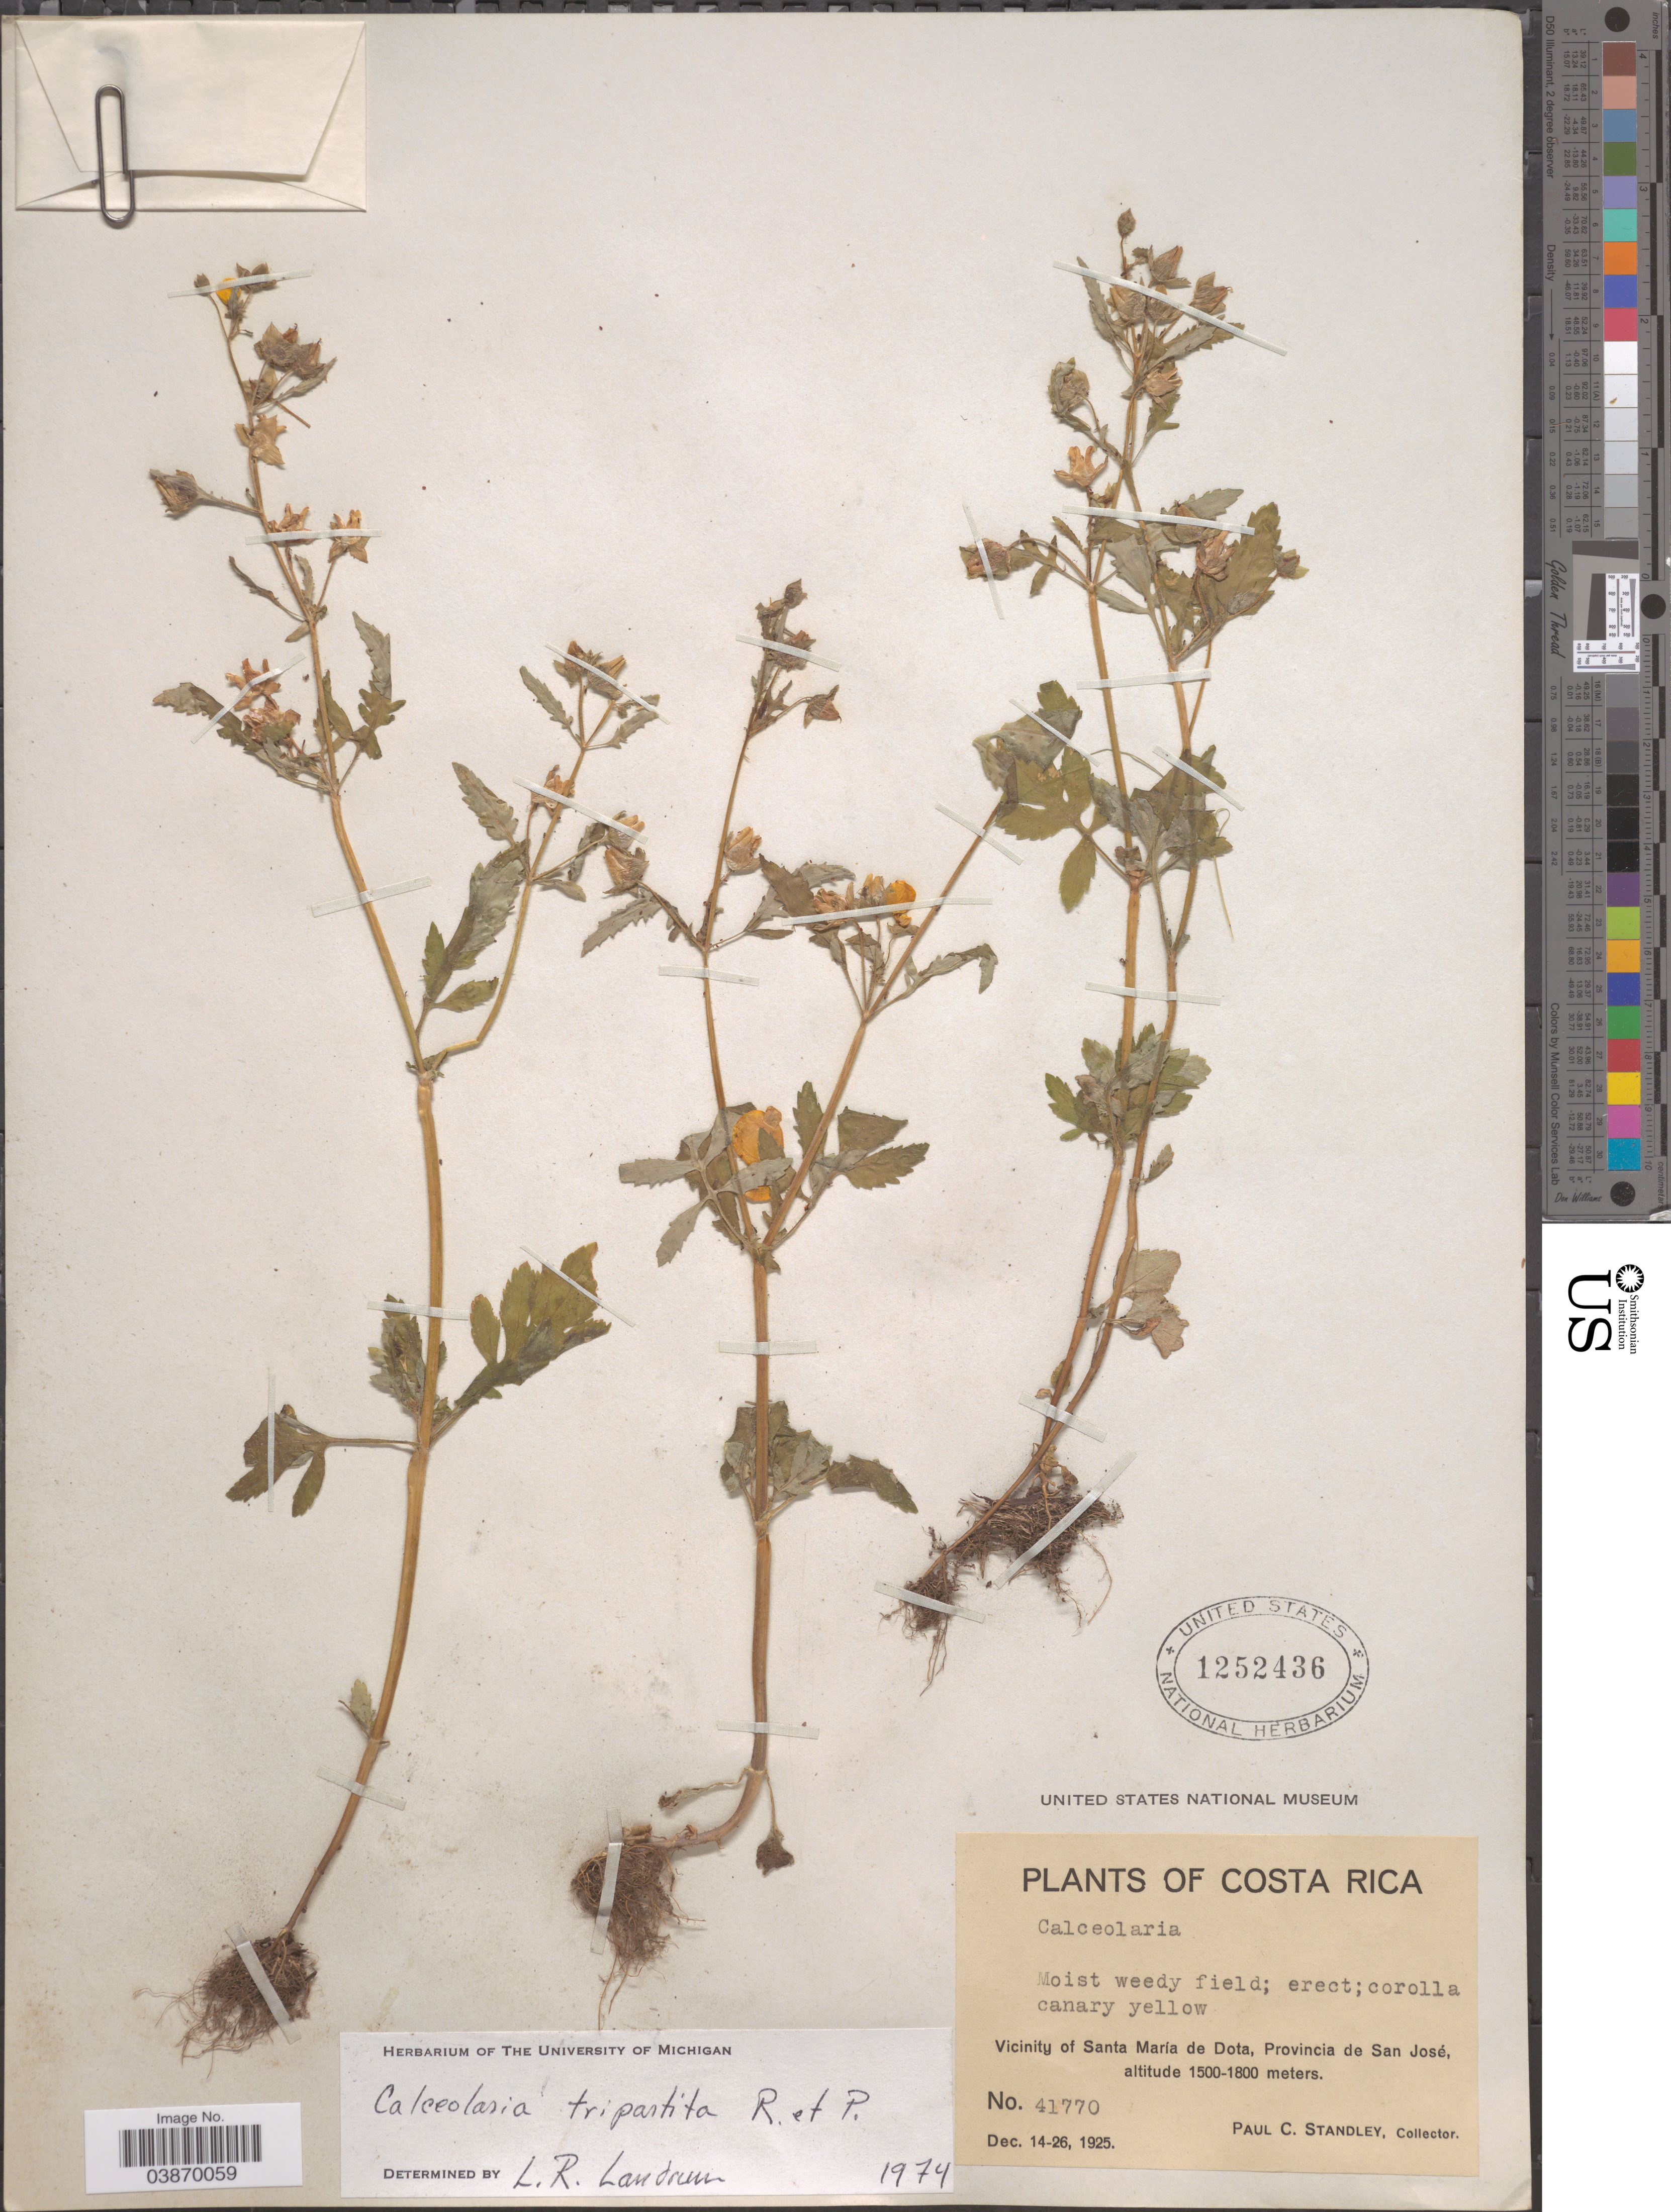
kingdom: Plantae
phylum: Tracheophyta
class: Magnoliopsida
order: Lamiales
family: Calceolariaceae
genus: Calceolaria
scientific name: Calceolaria tripartita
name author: Ruiz & Pav.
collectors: P. C. Standley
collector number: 41770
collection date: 1925-12-14/1925-12-26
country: Costa Rica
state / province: San José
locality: Vicinity of Santa María de Dota.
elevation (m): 1500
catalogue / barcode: US 1252436